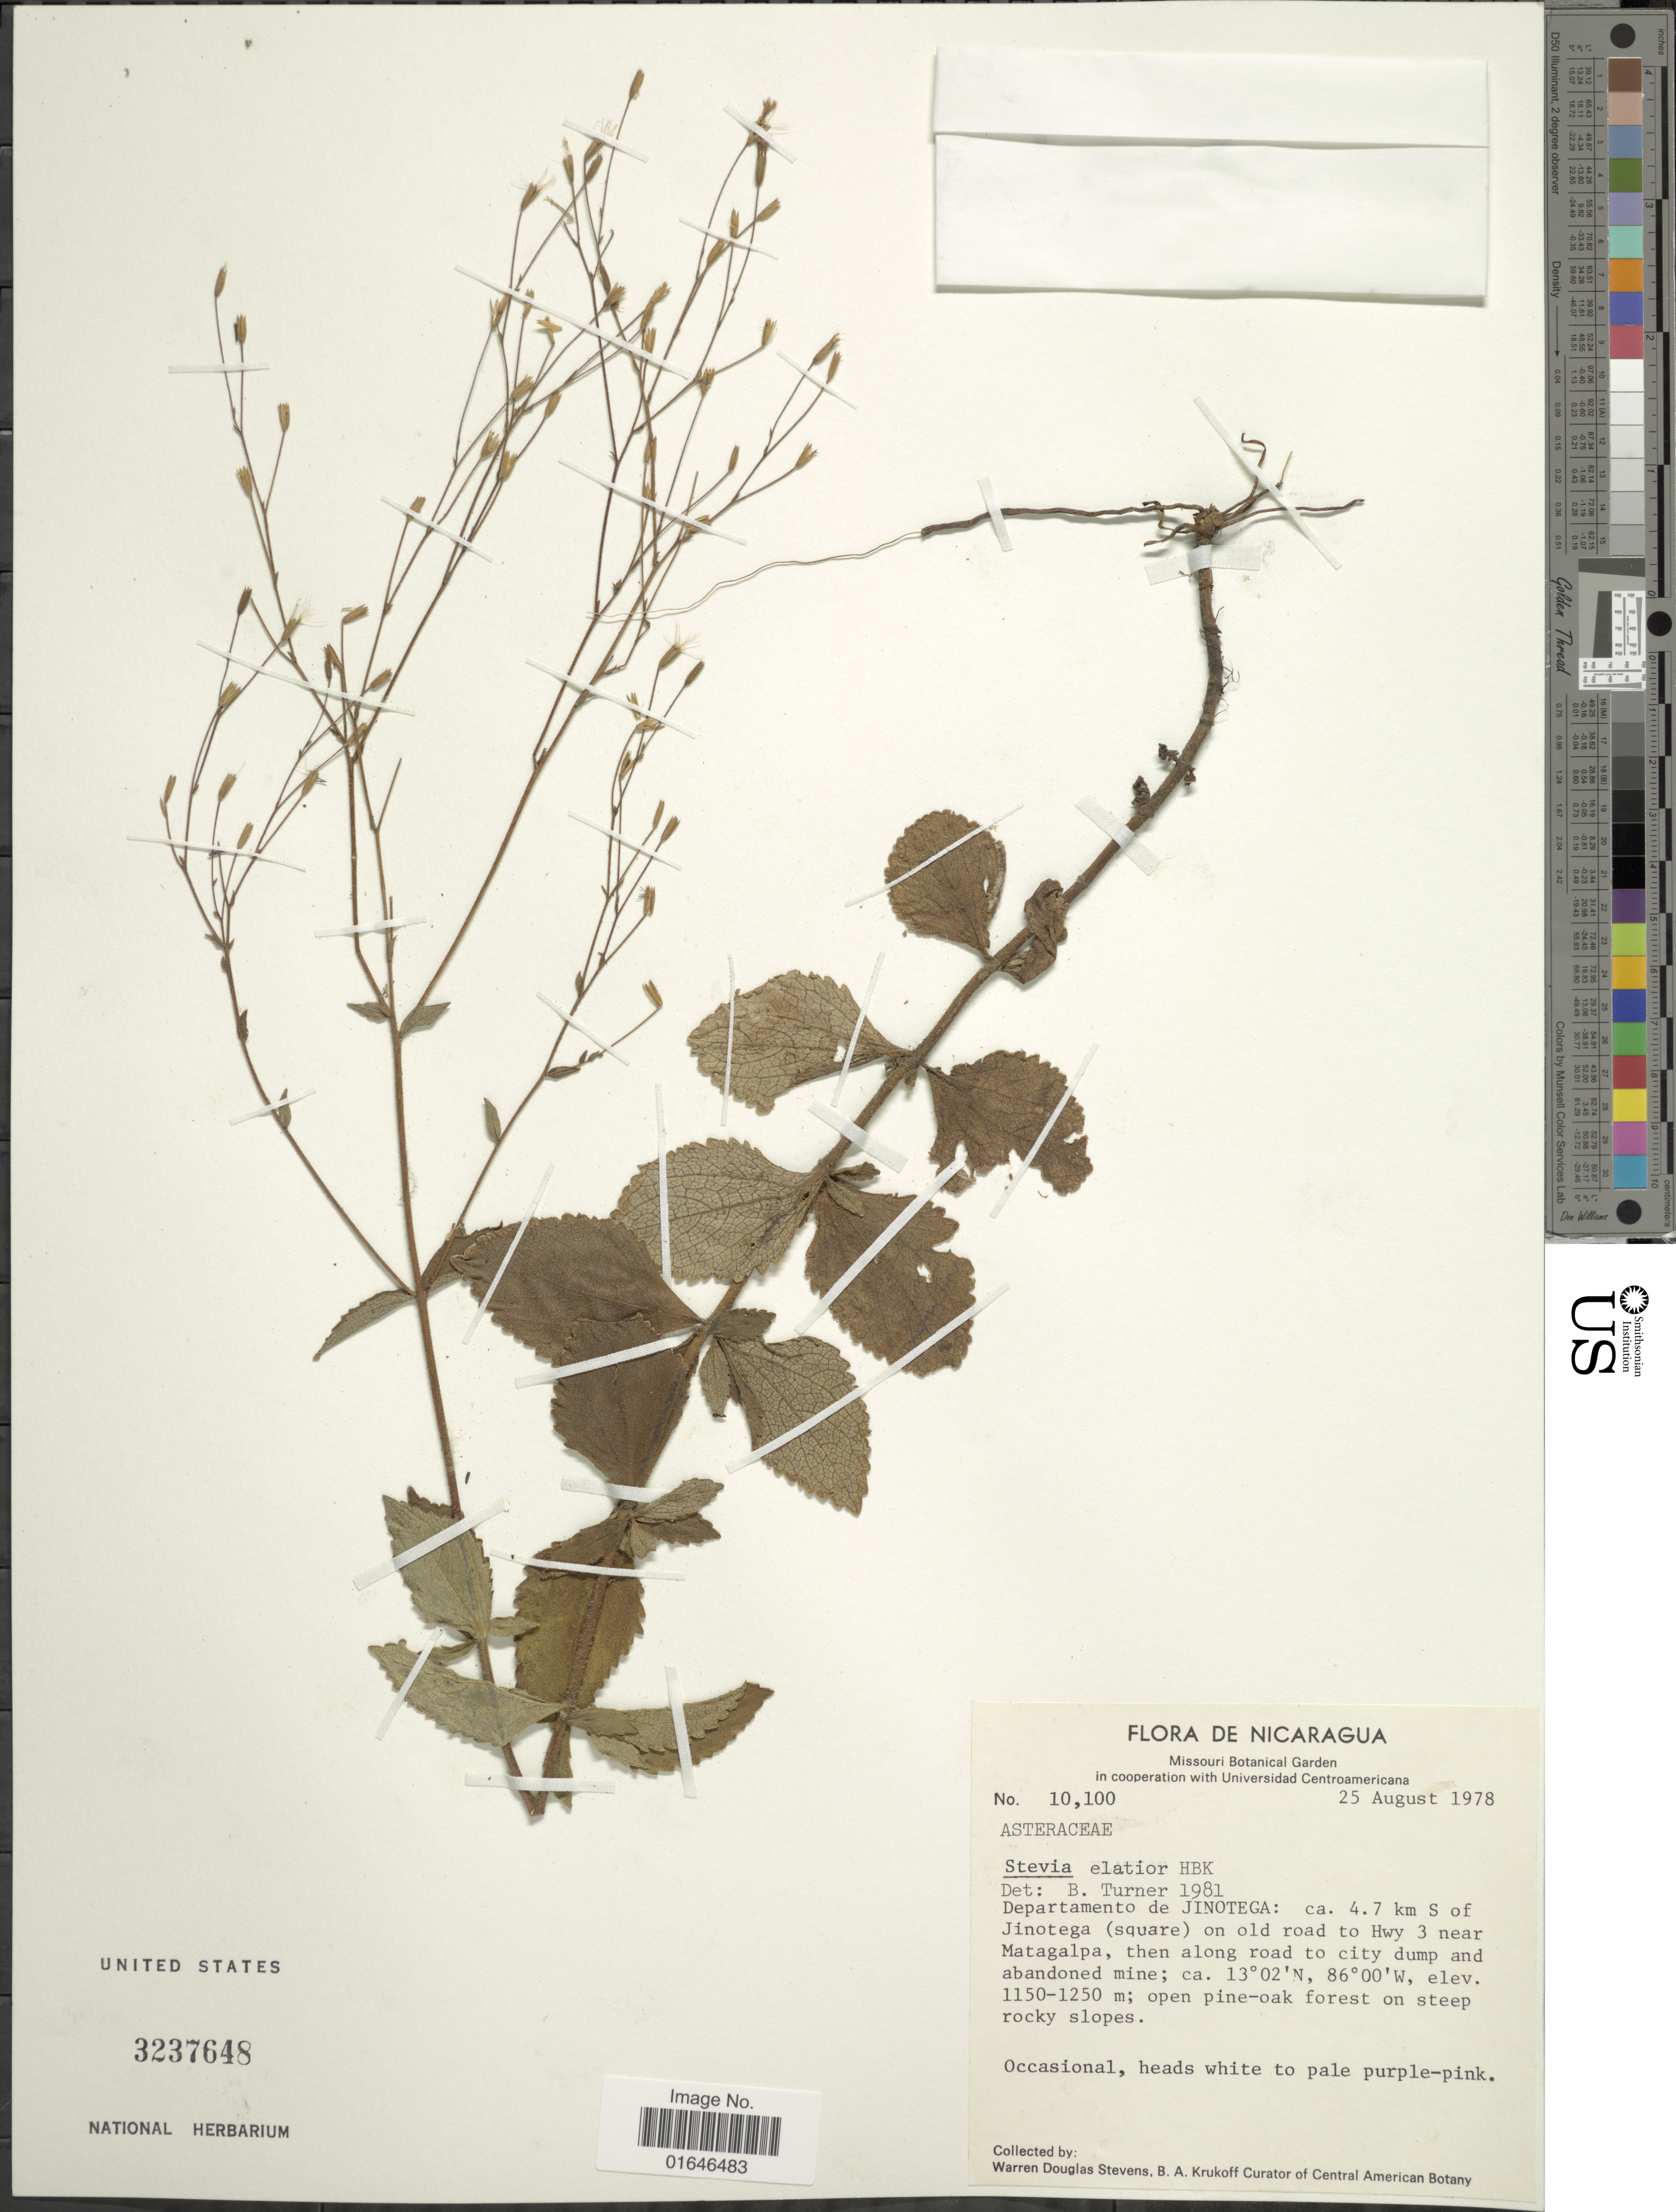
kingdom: Plantae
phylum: Tracheophyta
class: Magnoliopsida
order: Asterales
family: Asteraceae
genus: Stevia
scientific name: Stevia elatior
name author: Kunth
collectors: W. D. Stevens & B. A. Krukoff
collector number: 10100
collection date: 1978-08-25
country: Nicaragua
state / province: Jinotega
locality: Ca. 4.7 km S of Jinotega (square) on old road to Hwy 3 near Matagalpa, then along road to city dump and abandoned mine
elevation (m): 1150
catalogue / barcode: US 3237648